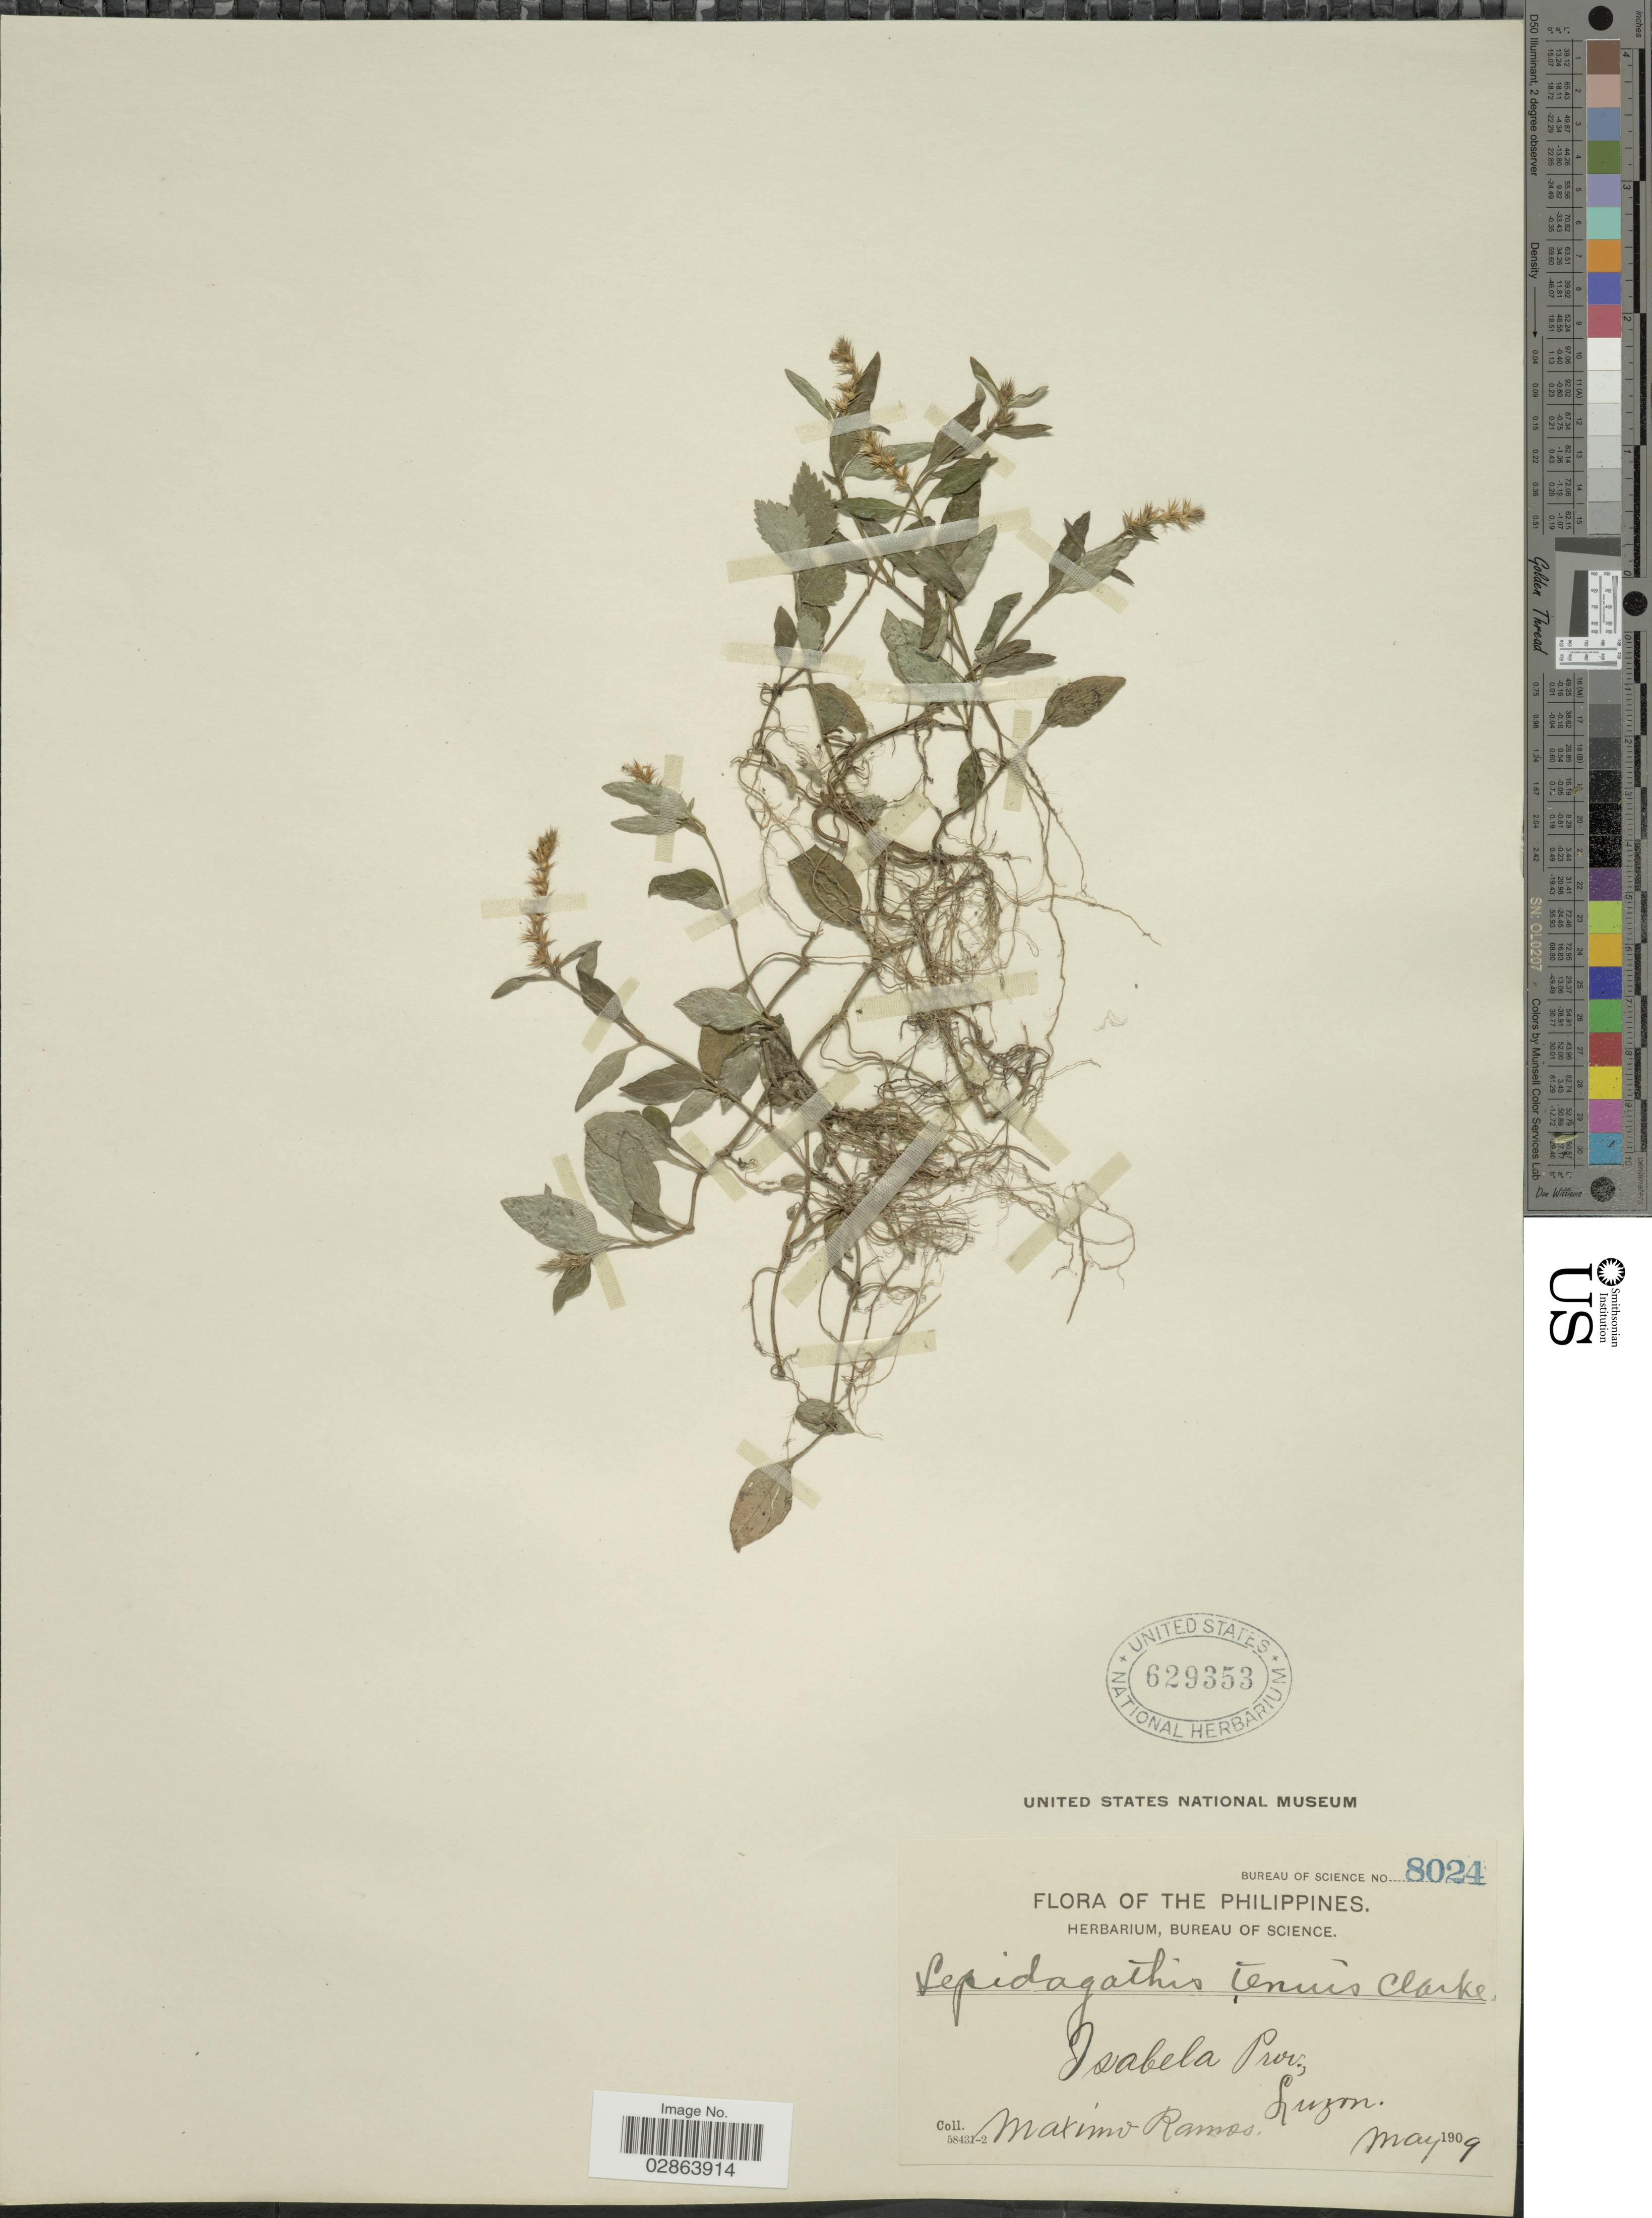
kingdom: Plantae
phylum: Tracheophyta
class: Magnoliopsida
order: Lamiales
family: Acanthaceae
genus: Lepidagathis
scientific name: Lepidagathis tenuis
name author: C.B. Clarke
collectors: M. Ramos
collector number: Bureau of Science 80274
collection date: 1909-05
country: Philippines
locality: Isabela Prov., Luzon.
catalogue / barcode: US 629353